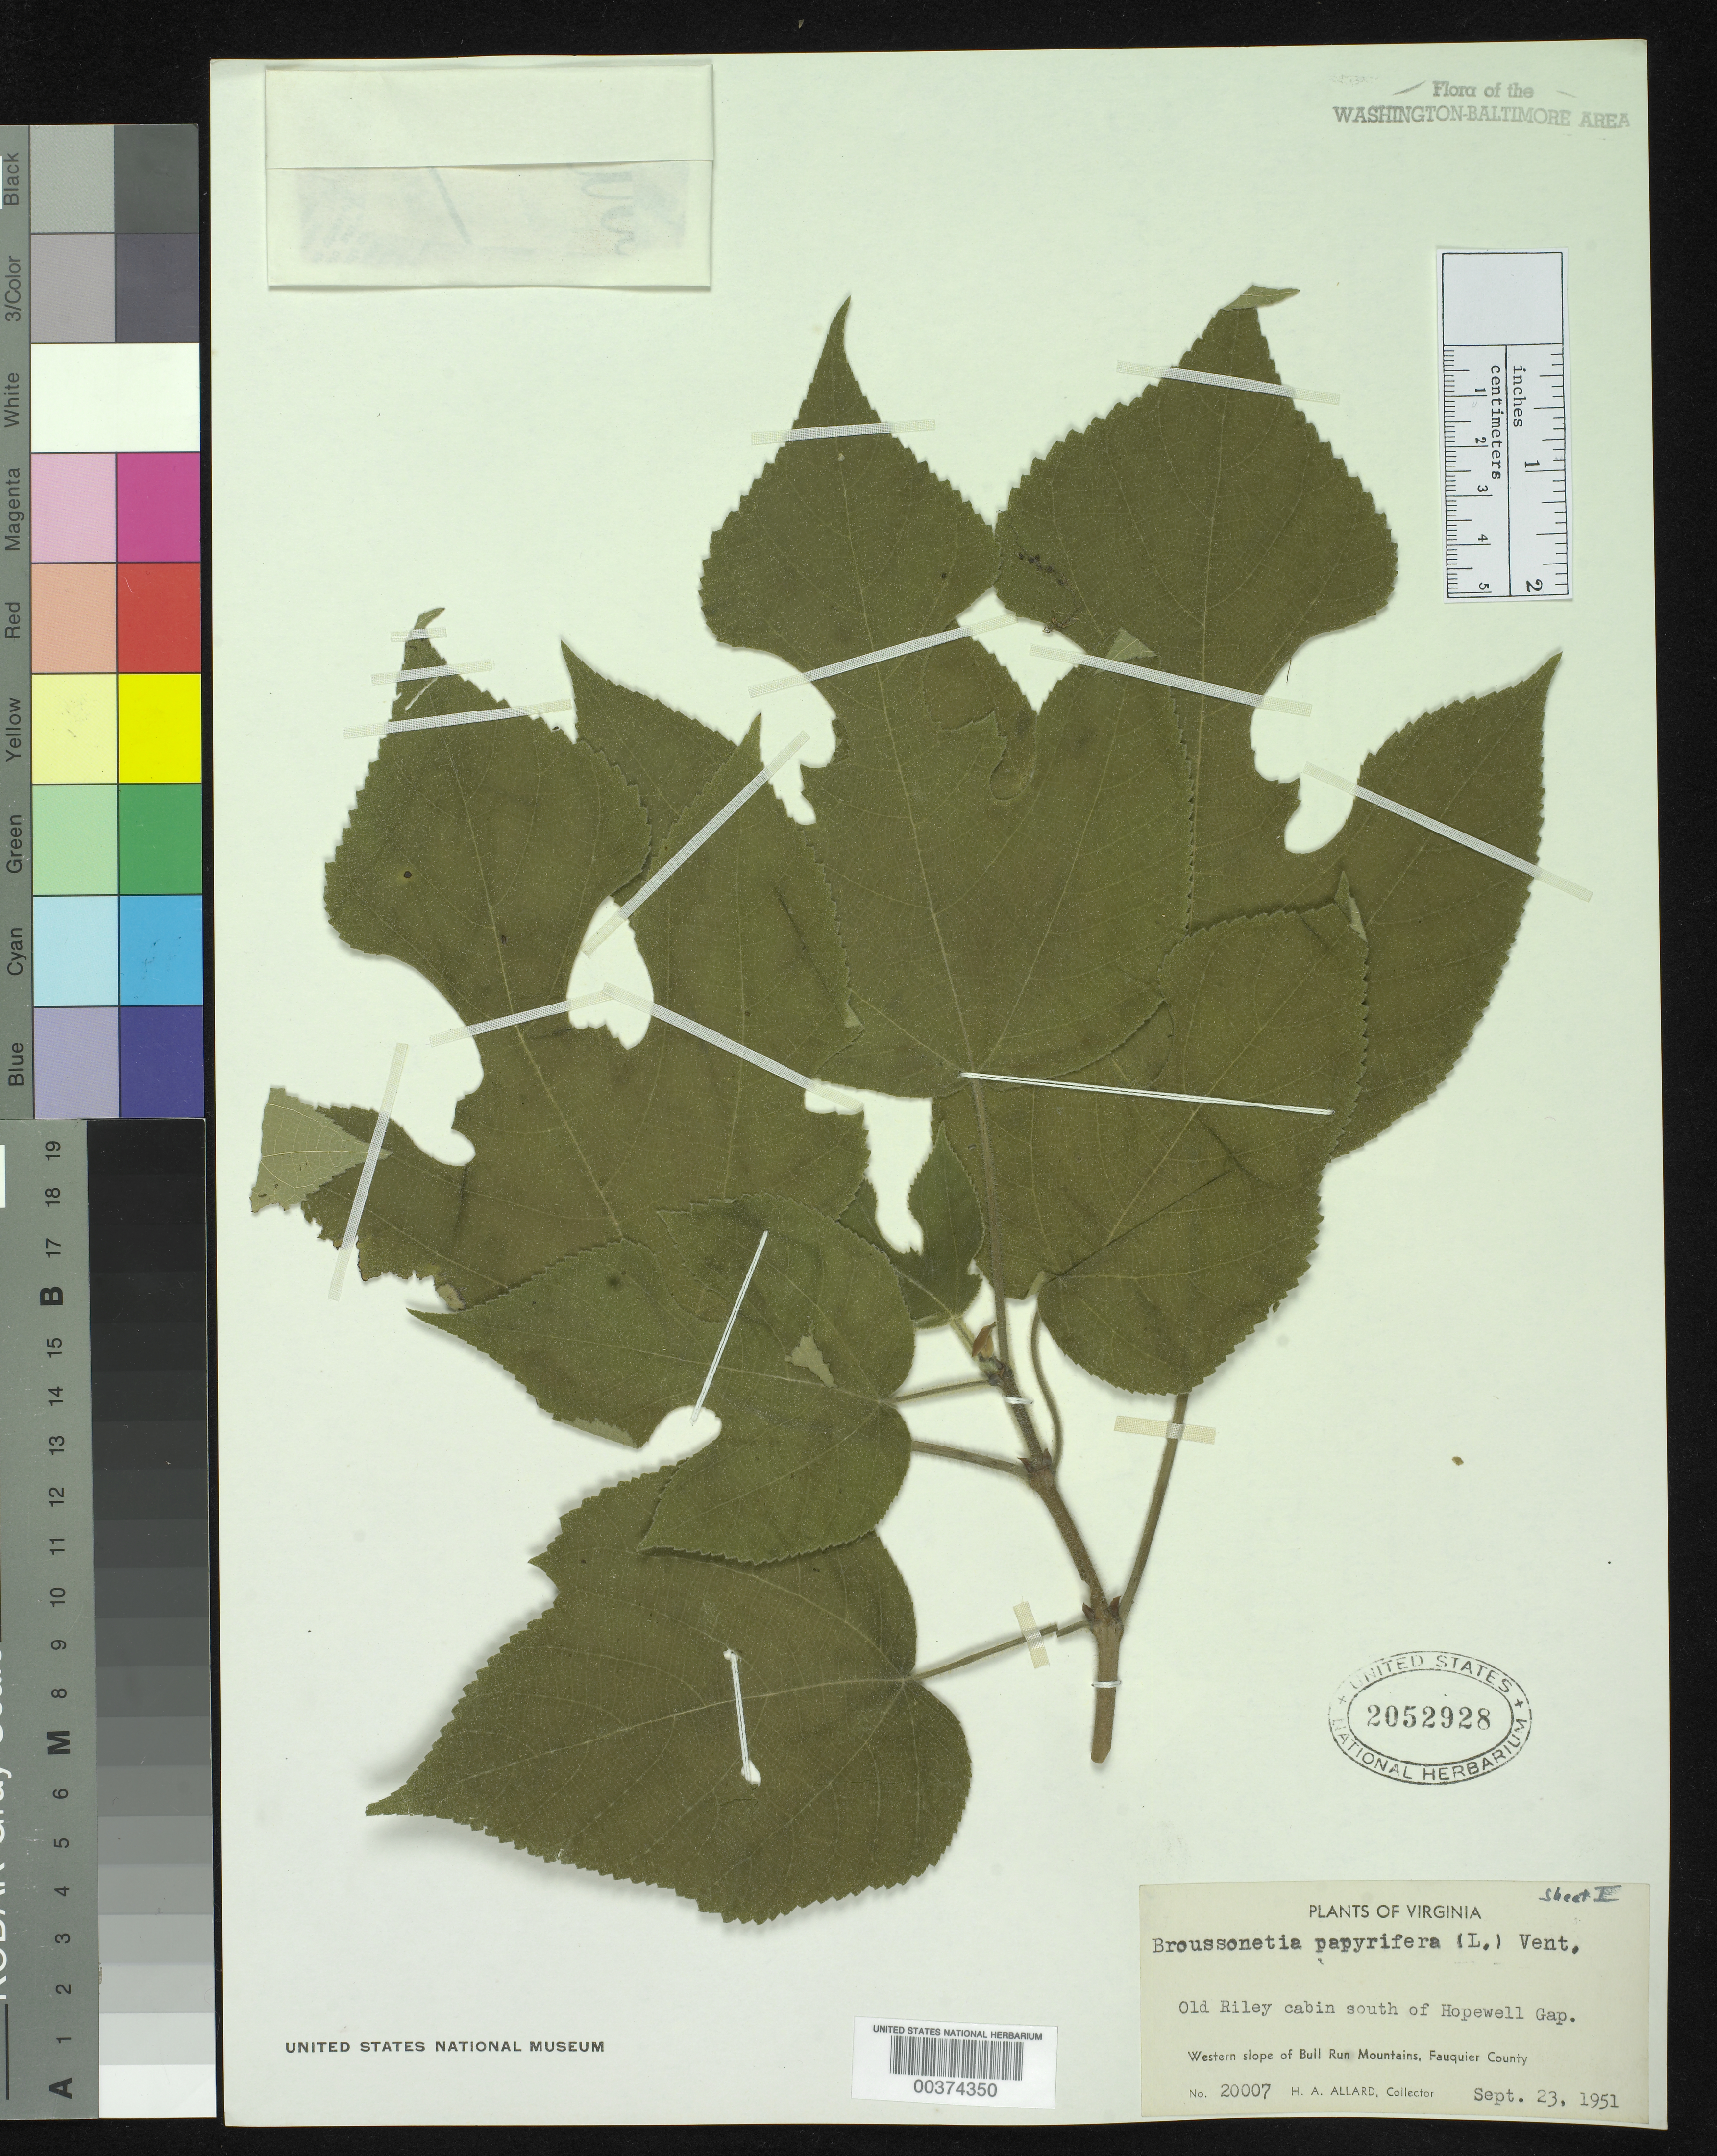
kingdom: Plantae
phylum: Tracheophyta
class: Magnoliopsida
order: Rosales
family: Moraceae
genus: Broussonetia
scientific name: Broussonetia papyrifera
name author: (L.) L'Hér. ex Vent.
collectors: H. A. Allard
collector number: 20007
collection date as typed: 23 Sep 1951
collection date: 1951-09-23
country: United States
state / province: Virginia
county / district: Fauquier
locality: South of Hopewell Gap, Old Riley Cabin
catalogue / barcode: US 2052928